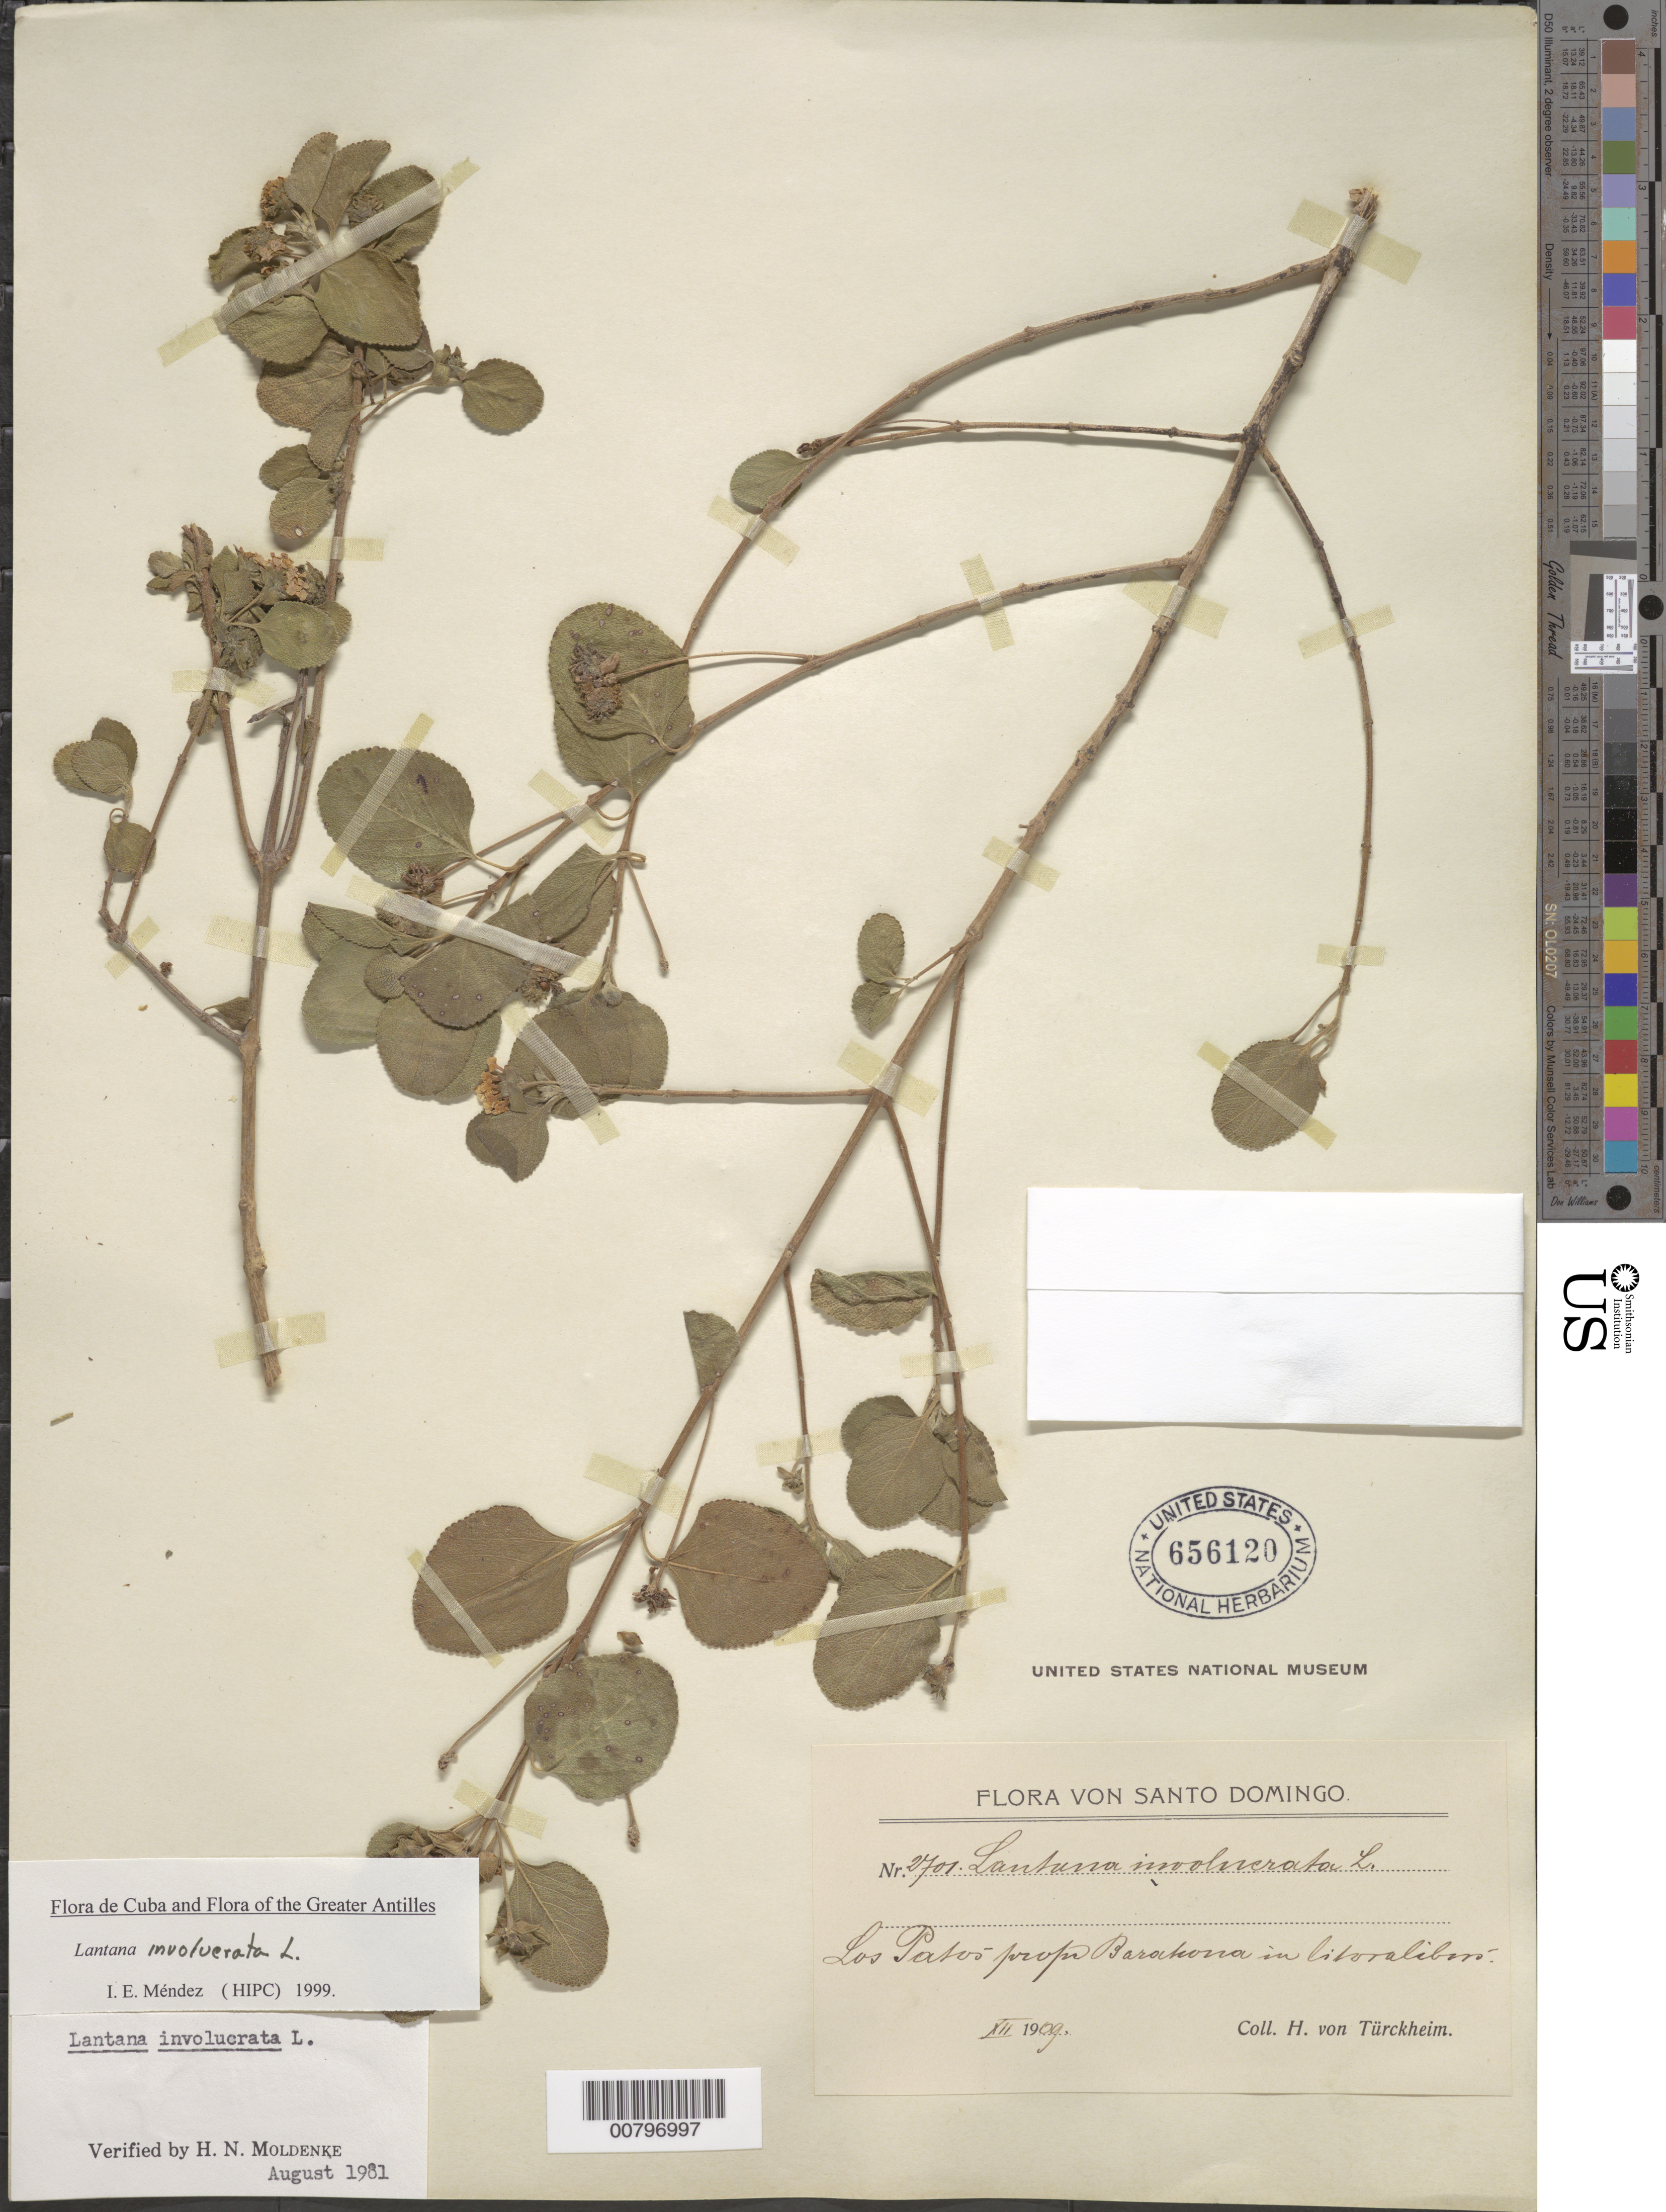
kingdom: Plantae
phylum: Tracheophyta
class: Magnoliopsida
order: Lamiales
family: Verbenaceae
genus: Lantana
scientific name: Lantana involucrata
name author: L.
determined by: Méndez, Isidro E., (HIPC)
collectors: H. von Türckheim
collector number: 2701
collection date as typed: Dec 1909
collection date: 1909-12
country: Dominican Republic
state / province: Barahona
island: Hispaniola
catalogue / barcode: US 656120